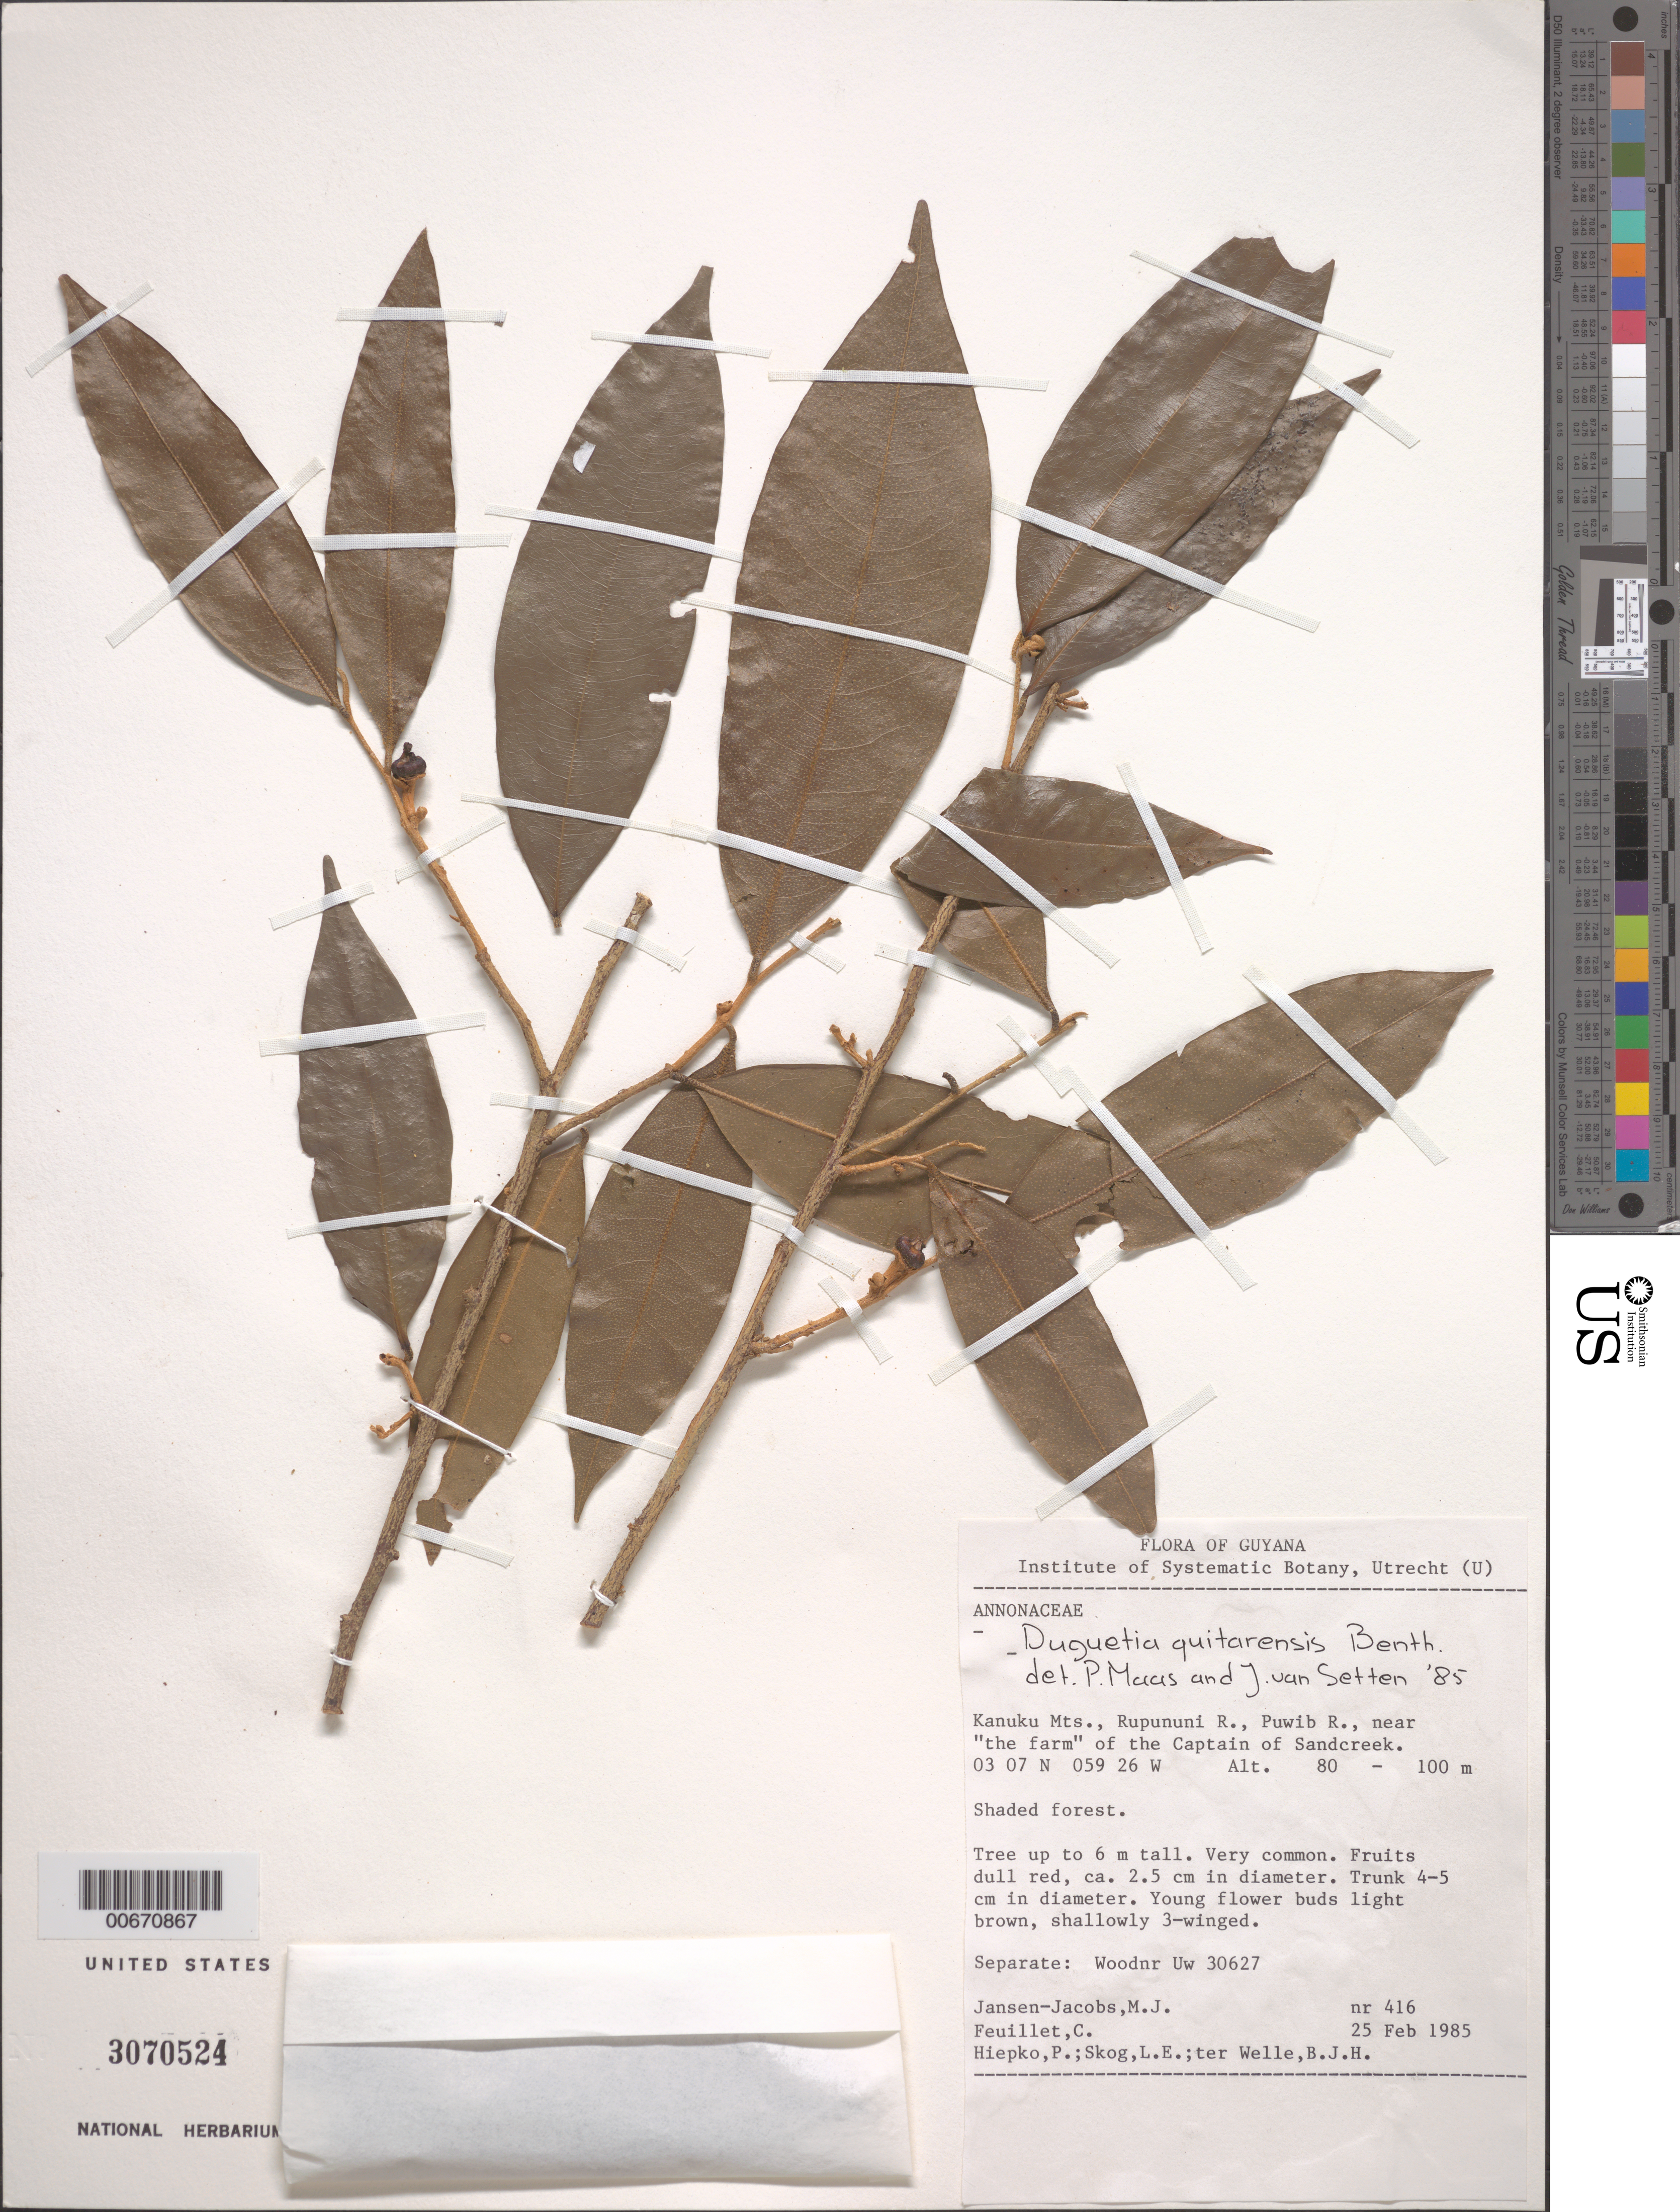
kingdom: Plantae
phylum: Tracheophyta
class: Magnoliopsida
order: Magnoliales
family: Annonaceae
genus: Duguetia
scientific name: Duguetia quitarensis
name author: Benth.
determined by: Maas, P. J.; van Setten, J.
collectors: M. J. Jansen-Jacobs, C. Feuillet, P. H. Hiepko, L. E. Skog & B. Welle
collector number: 416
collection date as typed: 25-Feb-85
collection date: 1985-02-25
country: Guyana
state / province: U. Takutu-U. Essequibo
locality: Kanuku Mts., Rupununi R., Puwib R. near "the farm" of the Captain of Sandcreek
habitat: Shaded forest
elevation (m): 80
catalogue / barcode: US 3070524